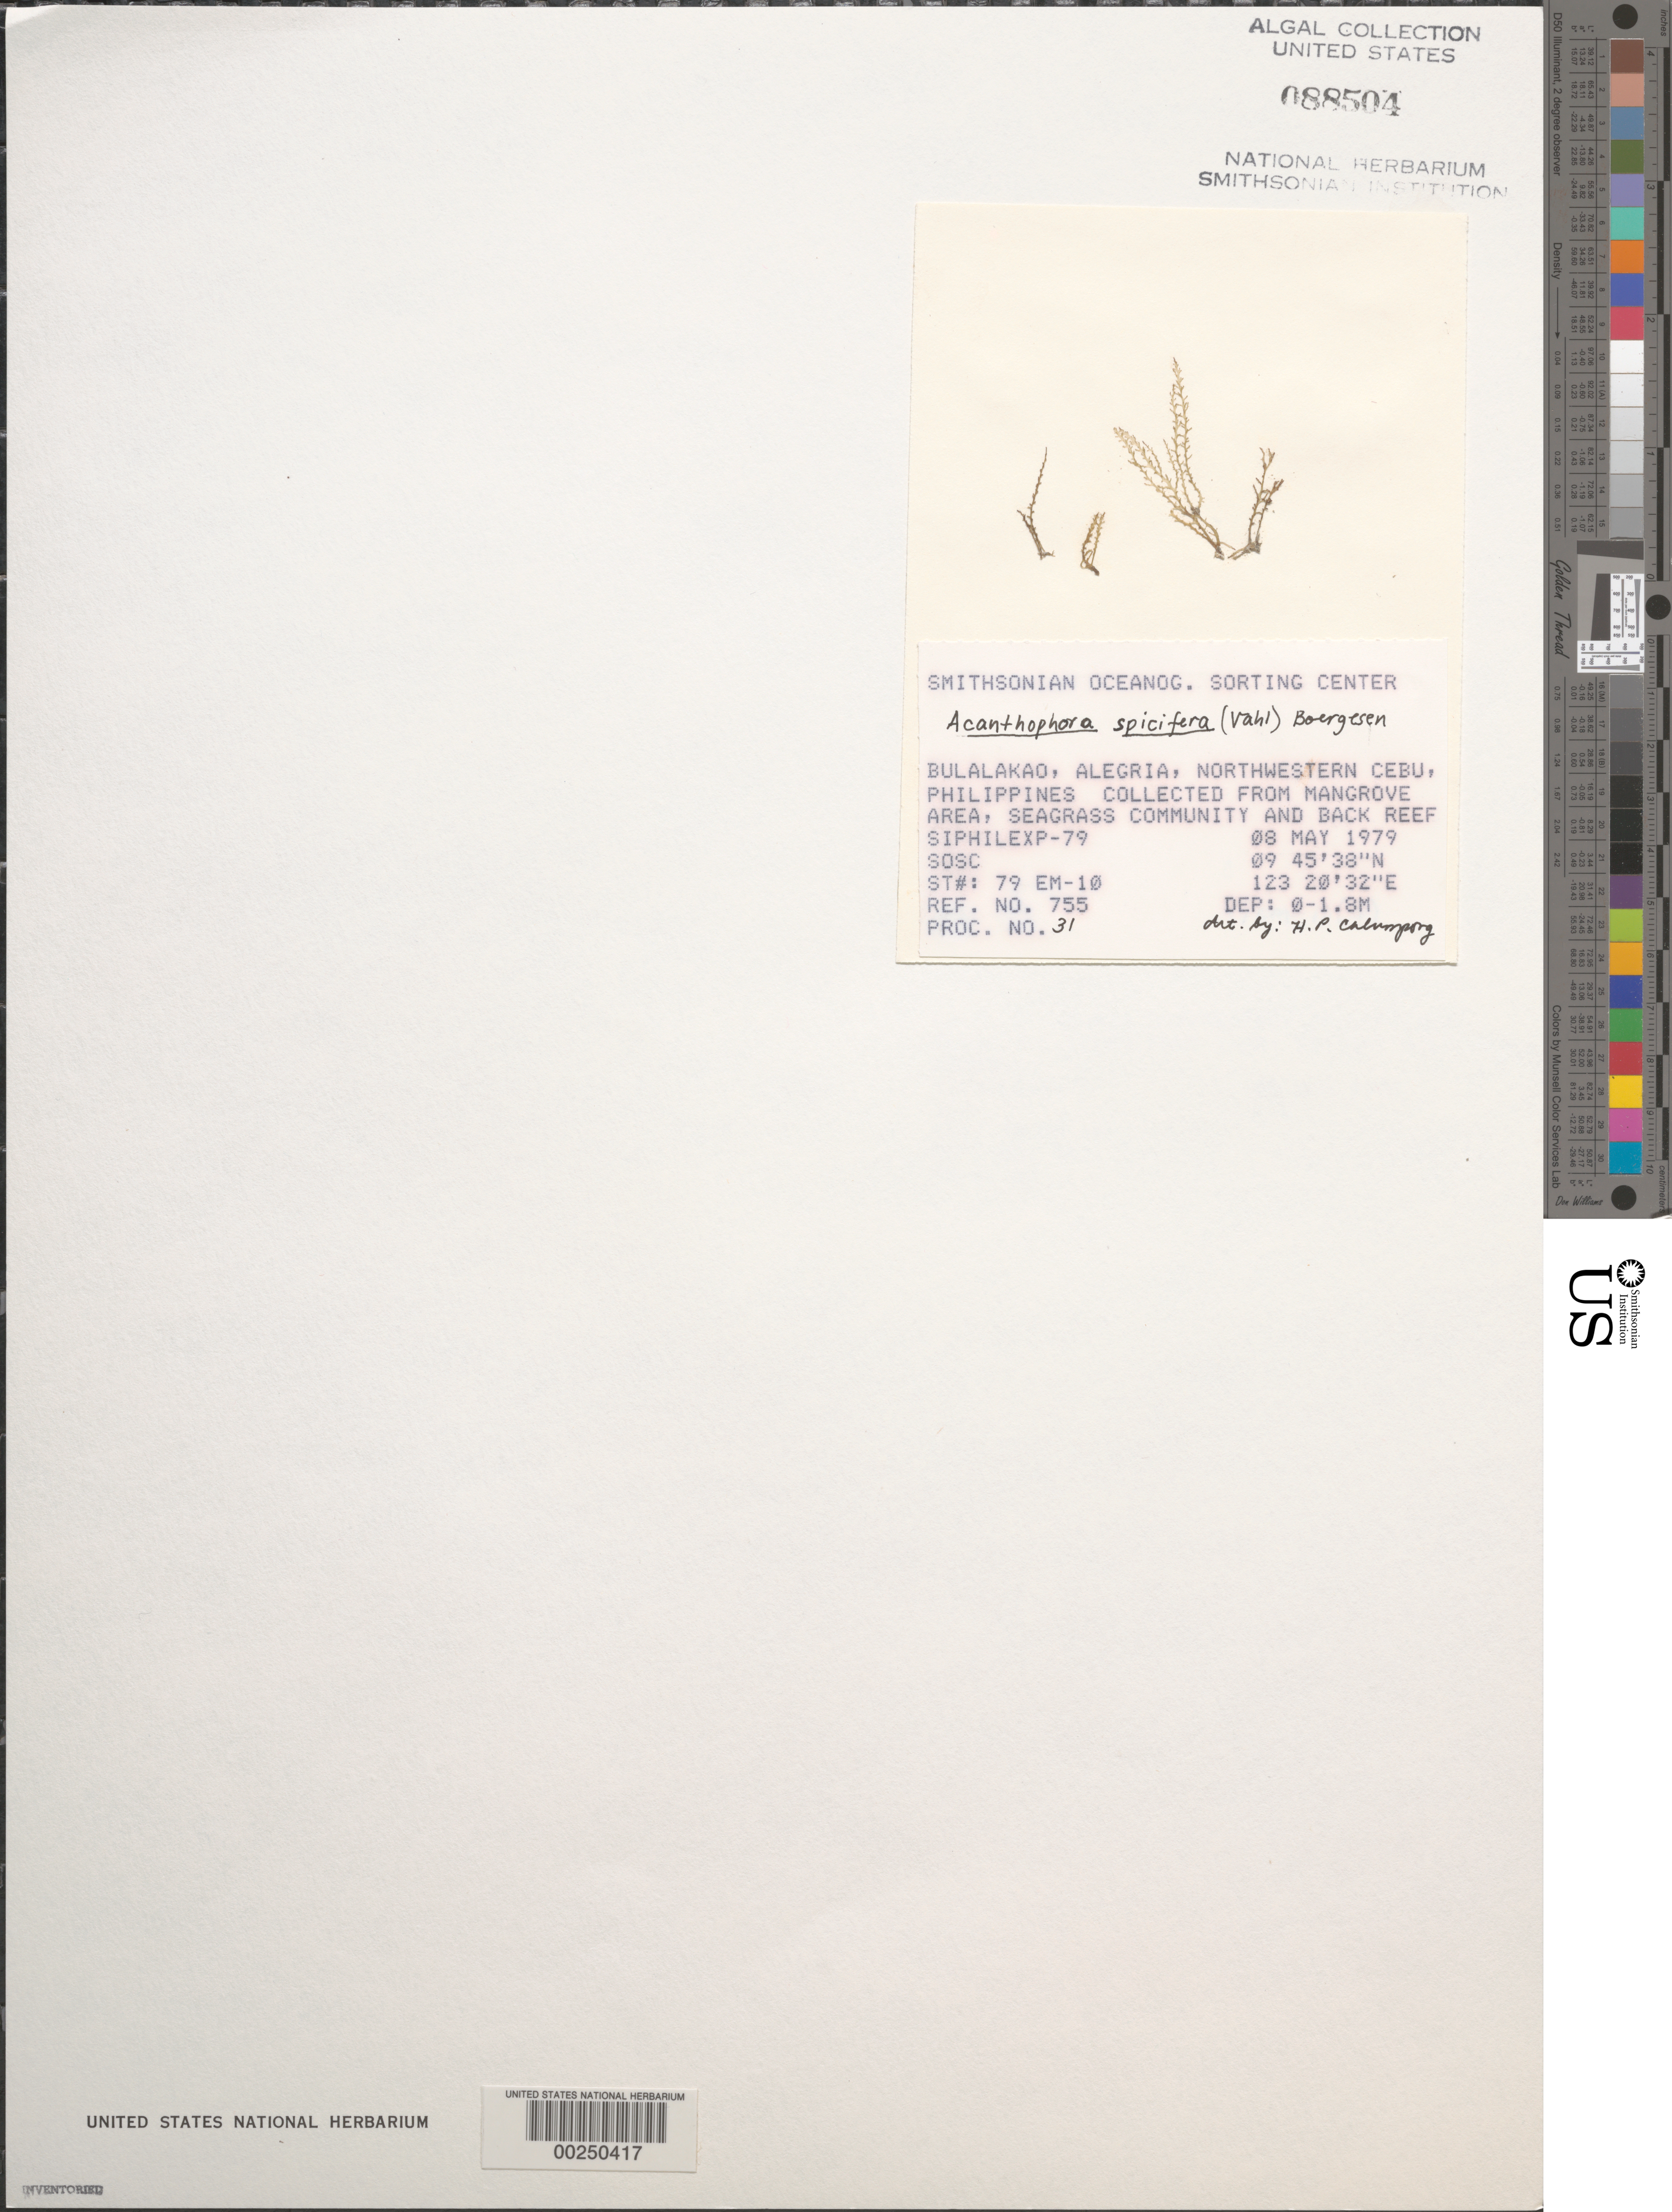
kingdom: Plantae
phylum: Rhodophyta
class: Florideophyceae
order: Ceramiales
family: Rhodomelaceae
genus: Acanthophora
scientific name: Acanthophora spicifera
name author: (Vahl) Børgesen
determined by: Calumpong, H. P.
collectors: SOSC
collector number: Station 79 Em-10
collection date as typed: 08 May 1979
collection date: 1979-05-08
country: Philippines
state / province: Central Visayas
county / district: Cebu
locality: Bulalakao, alegria, cebu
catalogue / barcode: US 88504